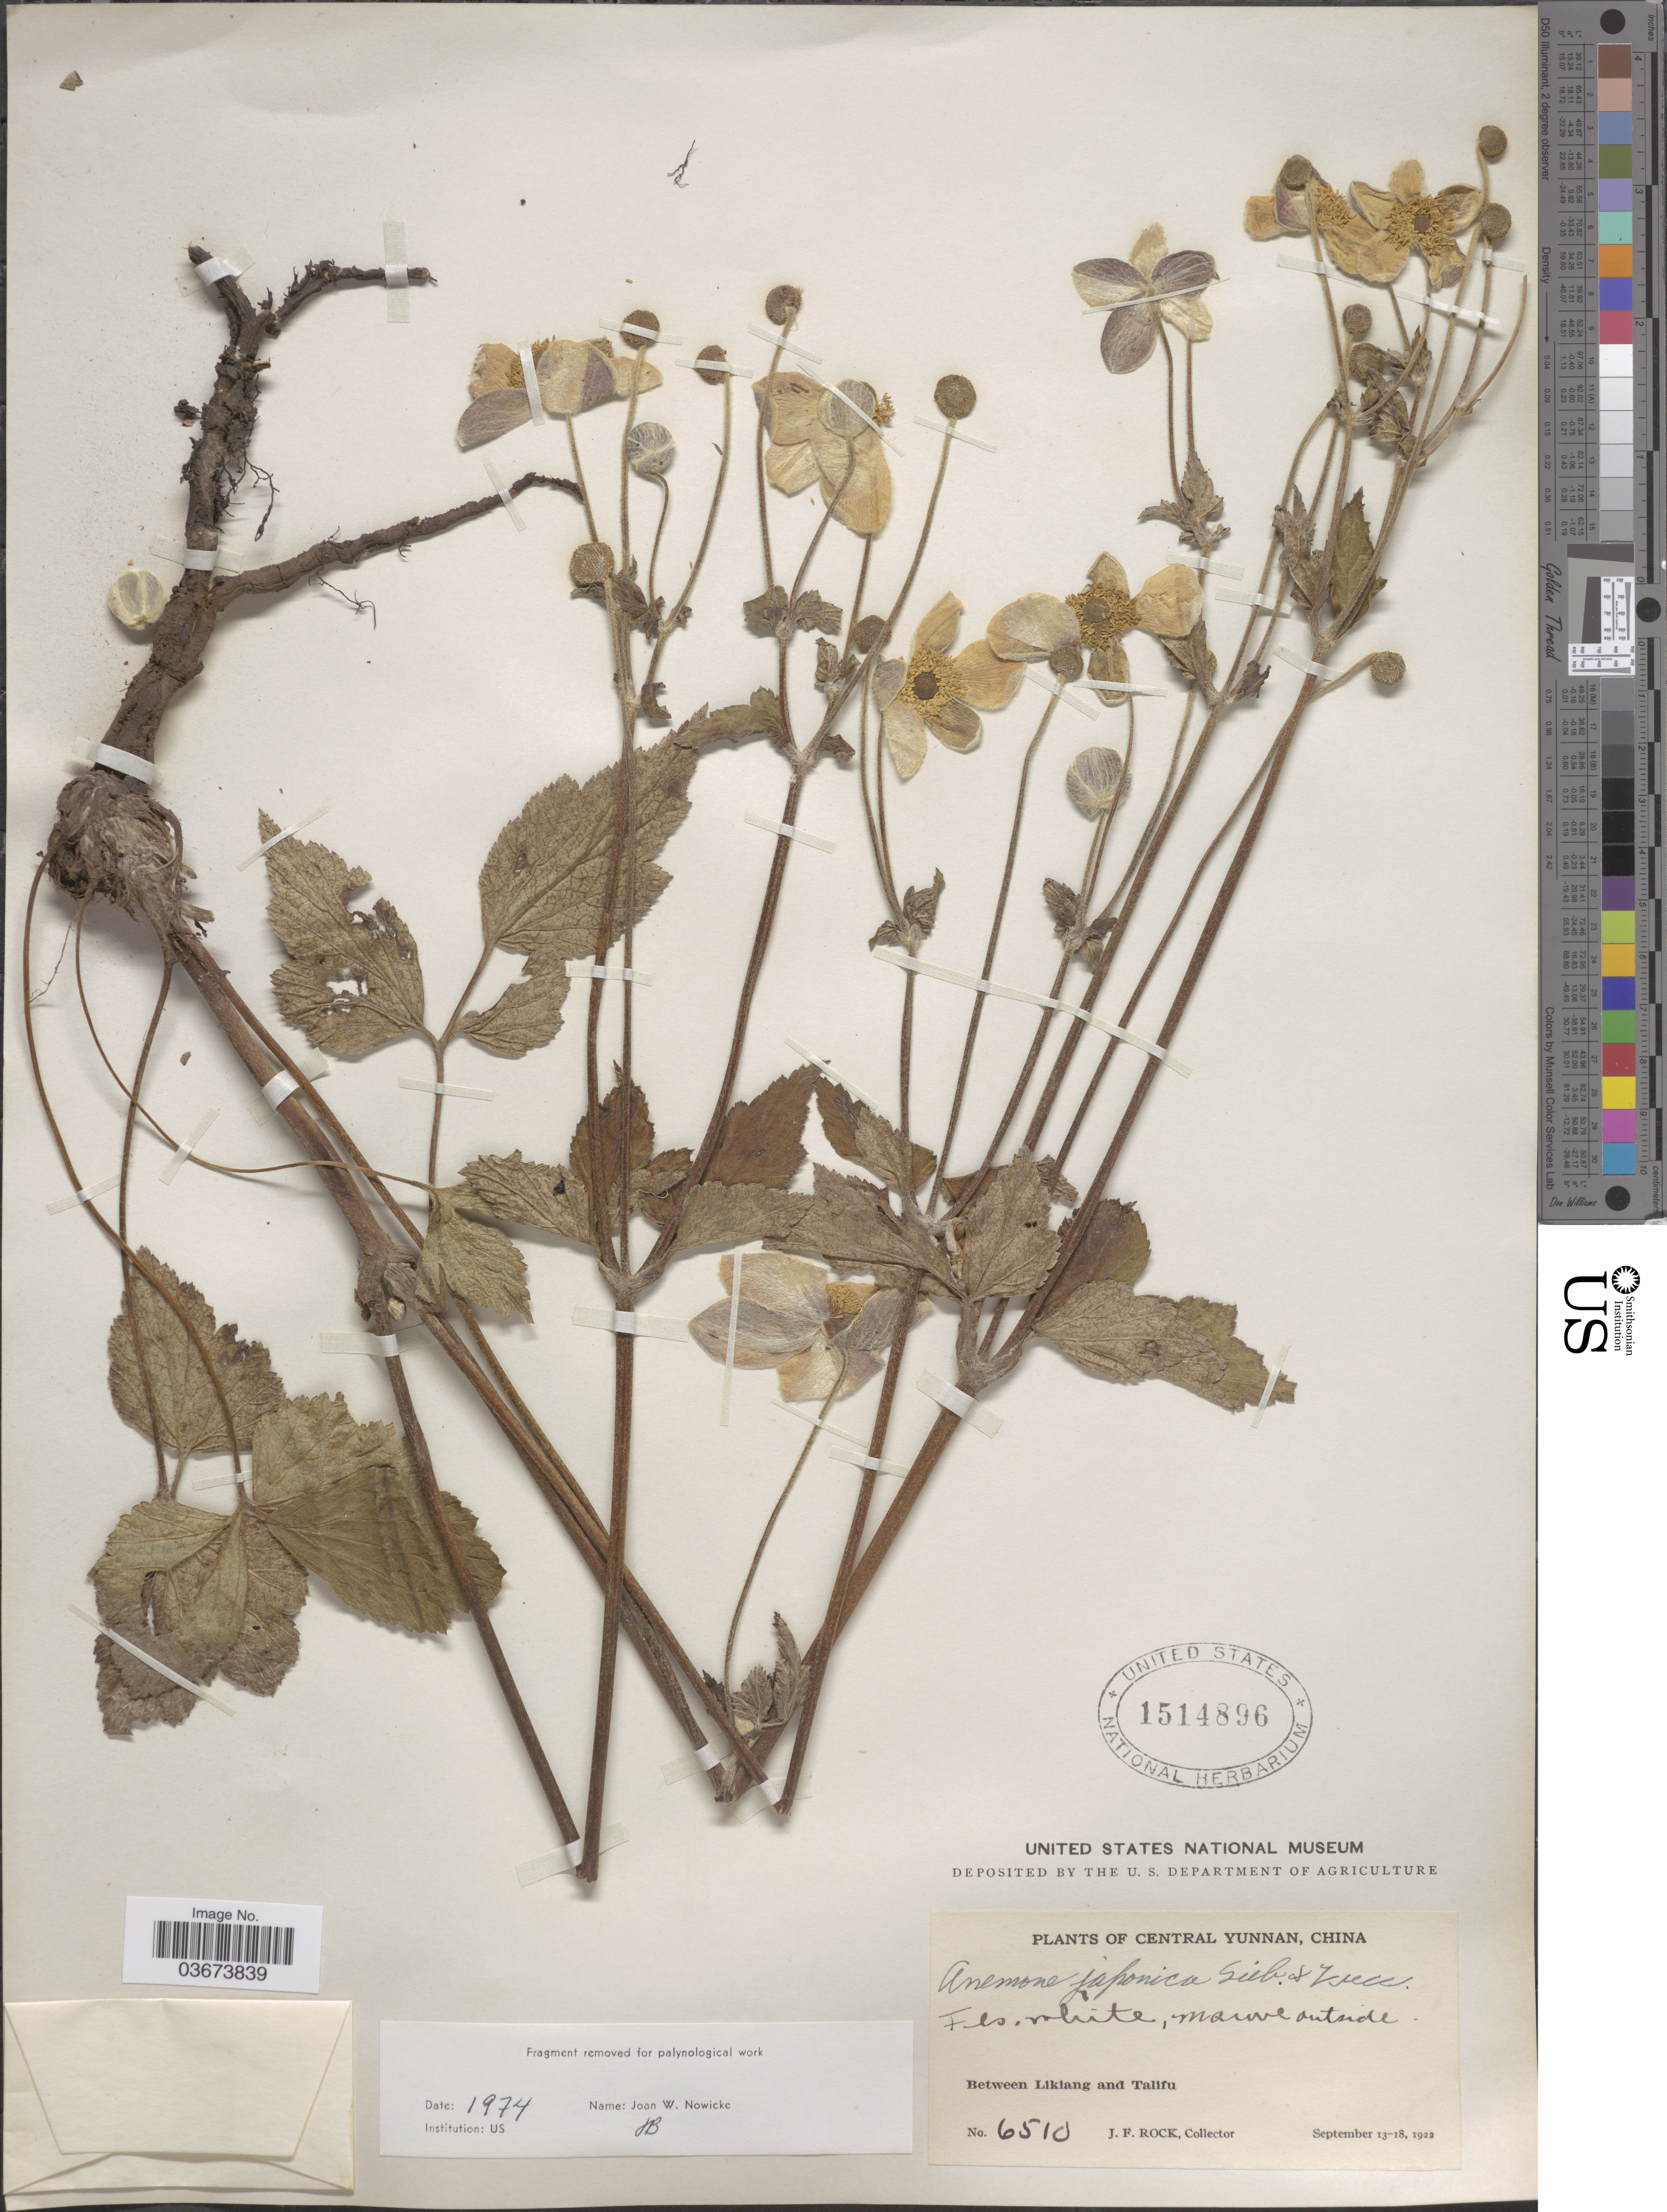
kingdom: Plantae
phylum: Tracheophyta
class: Magnoliopsida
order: Ranunculales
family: Ranunculaceae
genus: Anemone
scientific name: Anemone japonica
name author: Houtt.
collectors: J. Rock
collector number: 6510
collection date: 1922-09-13/1922-09-18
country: China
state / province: Yunnan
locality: Central Yunnan. Between Likiang and Talifu.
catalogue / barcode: US 1514896